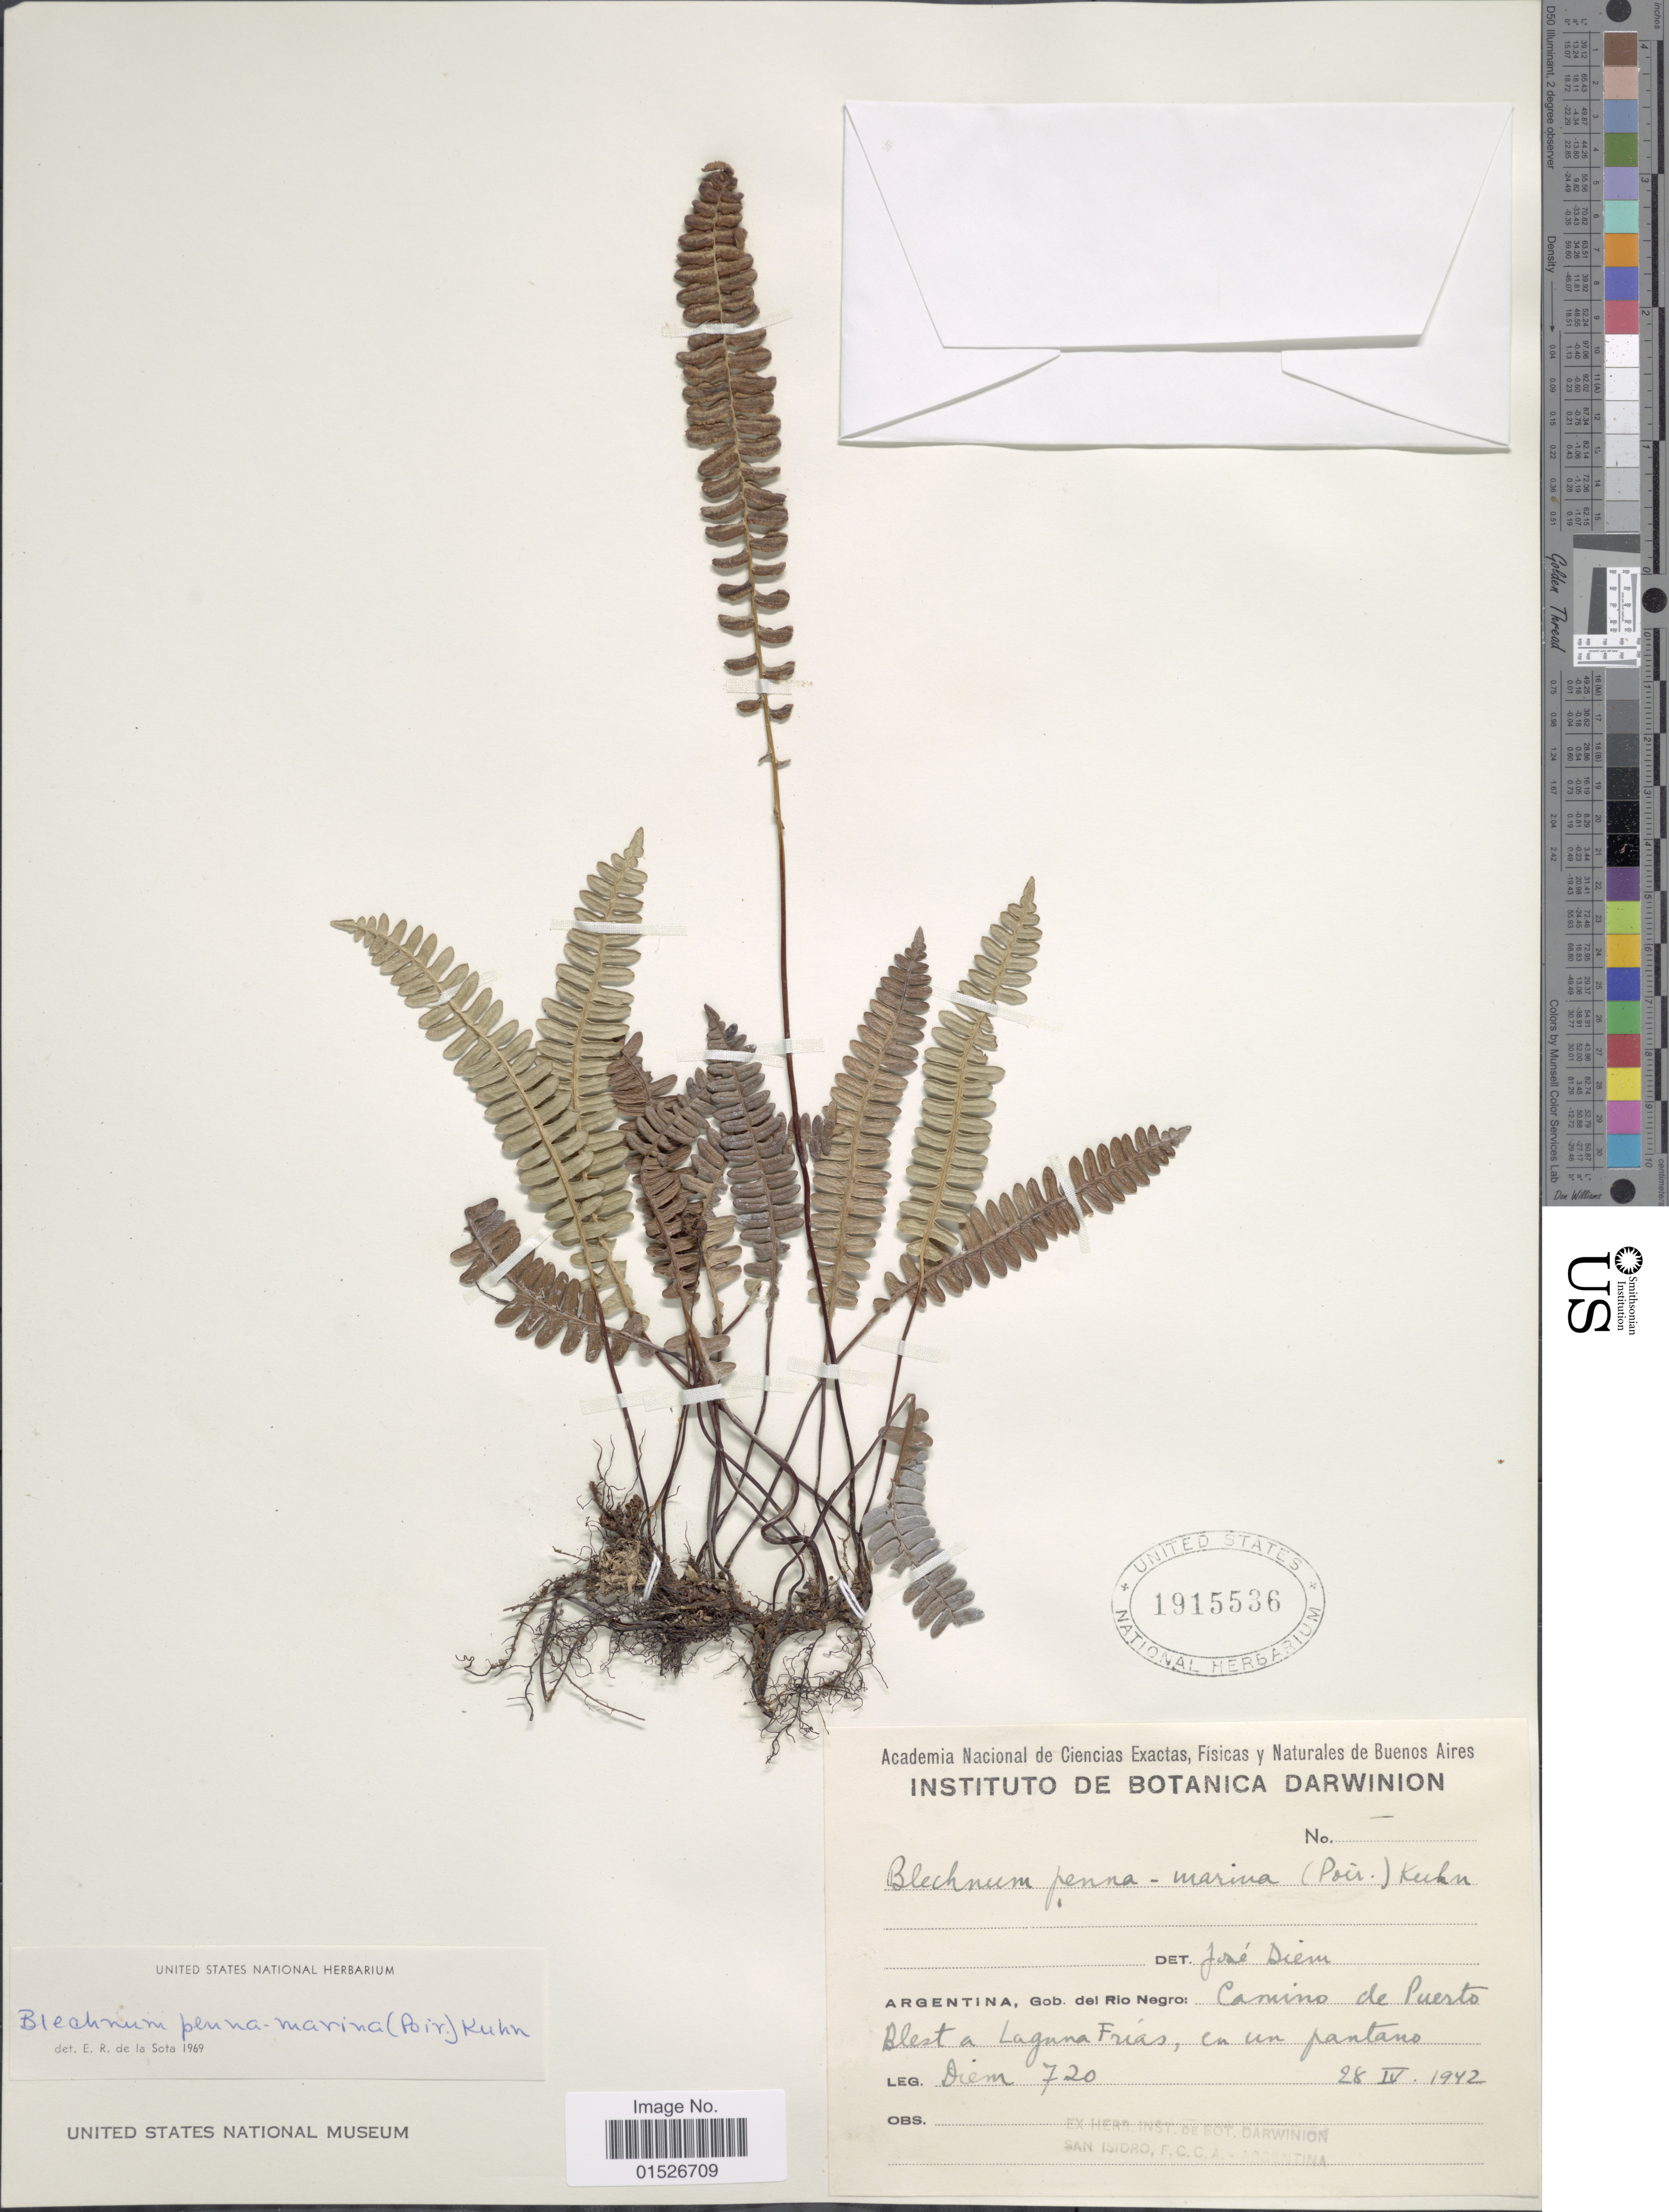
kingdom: Plantae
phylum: Tracheophyta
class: Polypodiopsida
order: Polypodiales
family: Blechnaceae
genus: Blechnum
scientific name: Blechnum penna-marina subsp. alpina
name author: T.C. Chambers & P. A. Farrant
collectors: Diem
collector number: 720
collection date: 1942-04-28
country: Argentina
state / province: Rio Negro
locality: Camino de Puerto Blest a Laguna Frias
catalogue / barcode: US 1915536